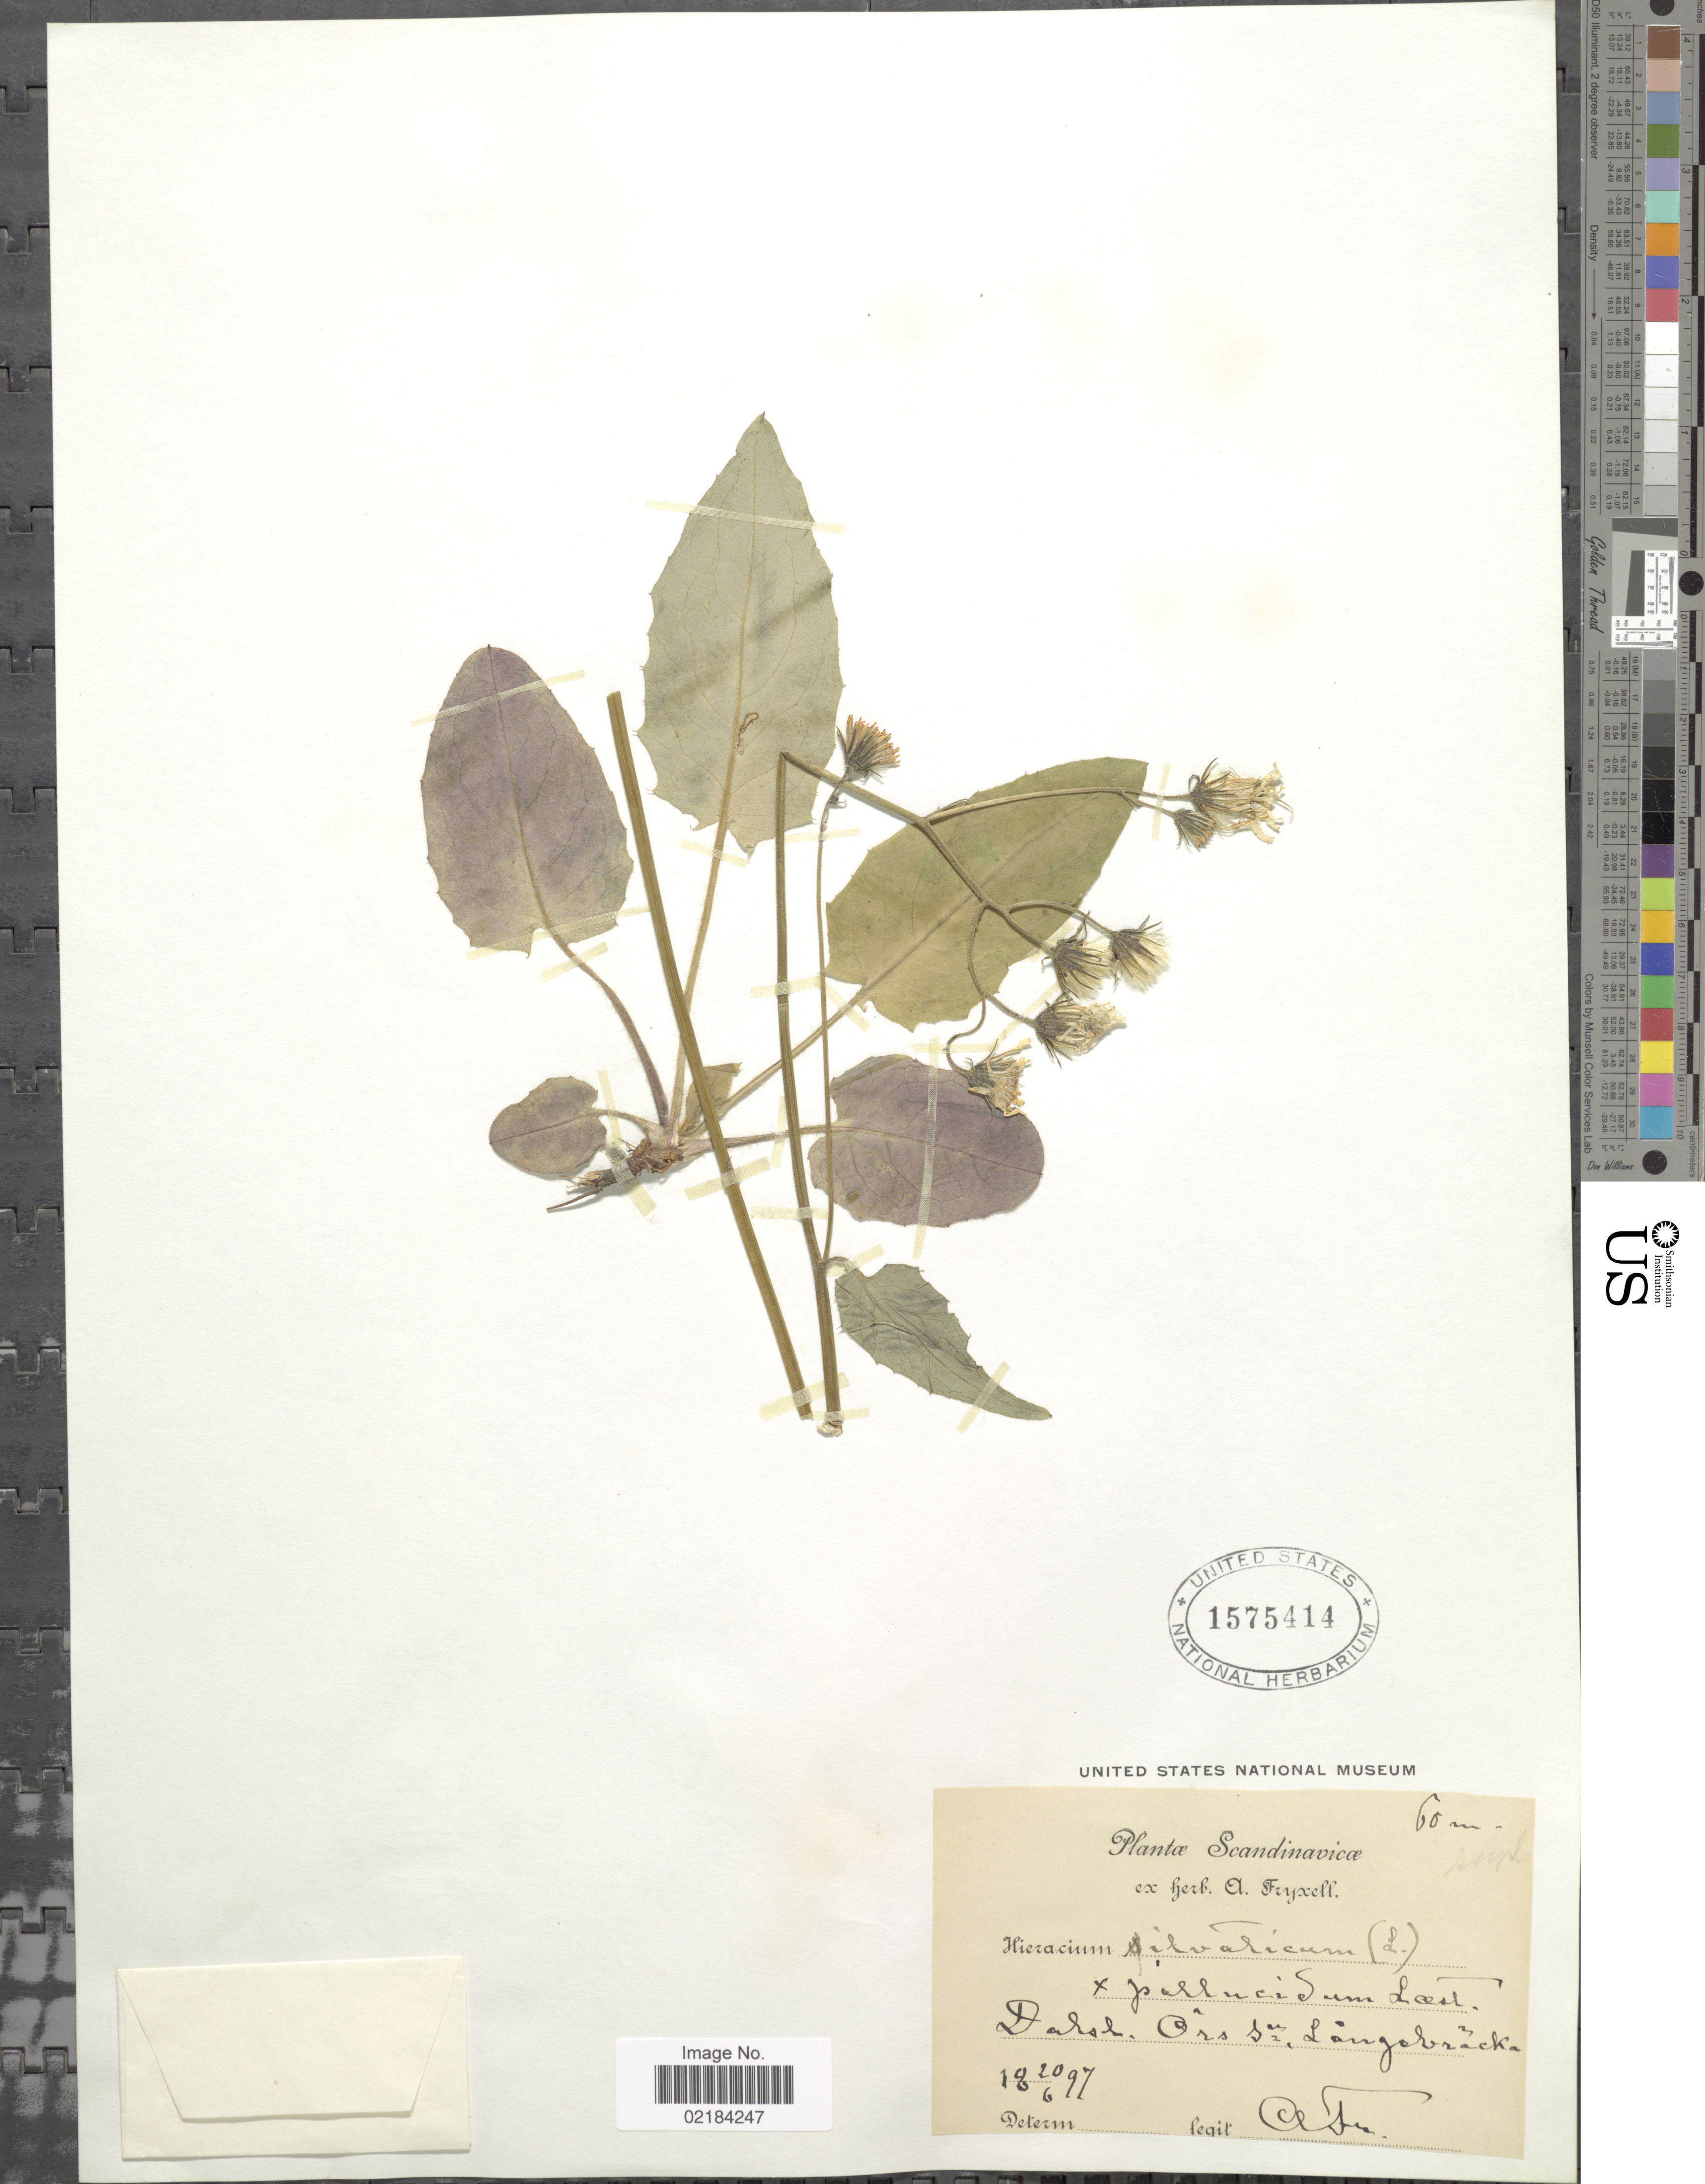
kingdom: Plantae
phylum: Tracheophyta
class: Magnoliopsida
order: Asterales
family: Asteraceae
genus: Hieracium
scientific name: Hieracium sylvaticum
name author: (L.) Gouan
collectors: A. Fryxell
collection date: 1897-06-20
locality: Scandinavica. Darsh [interpreted] Ors I, Langebrack [interpreted]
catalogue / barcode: US 1575414